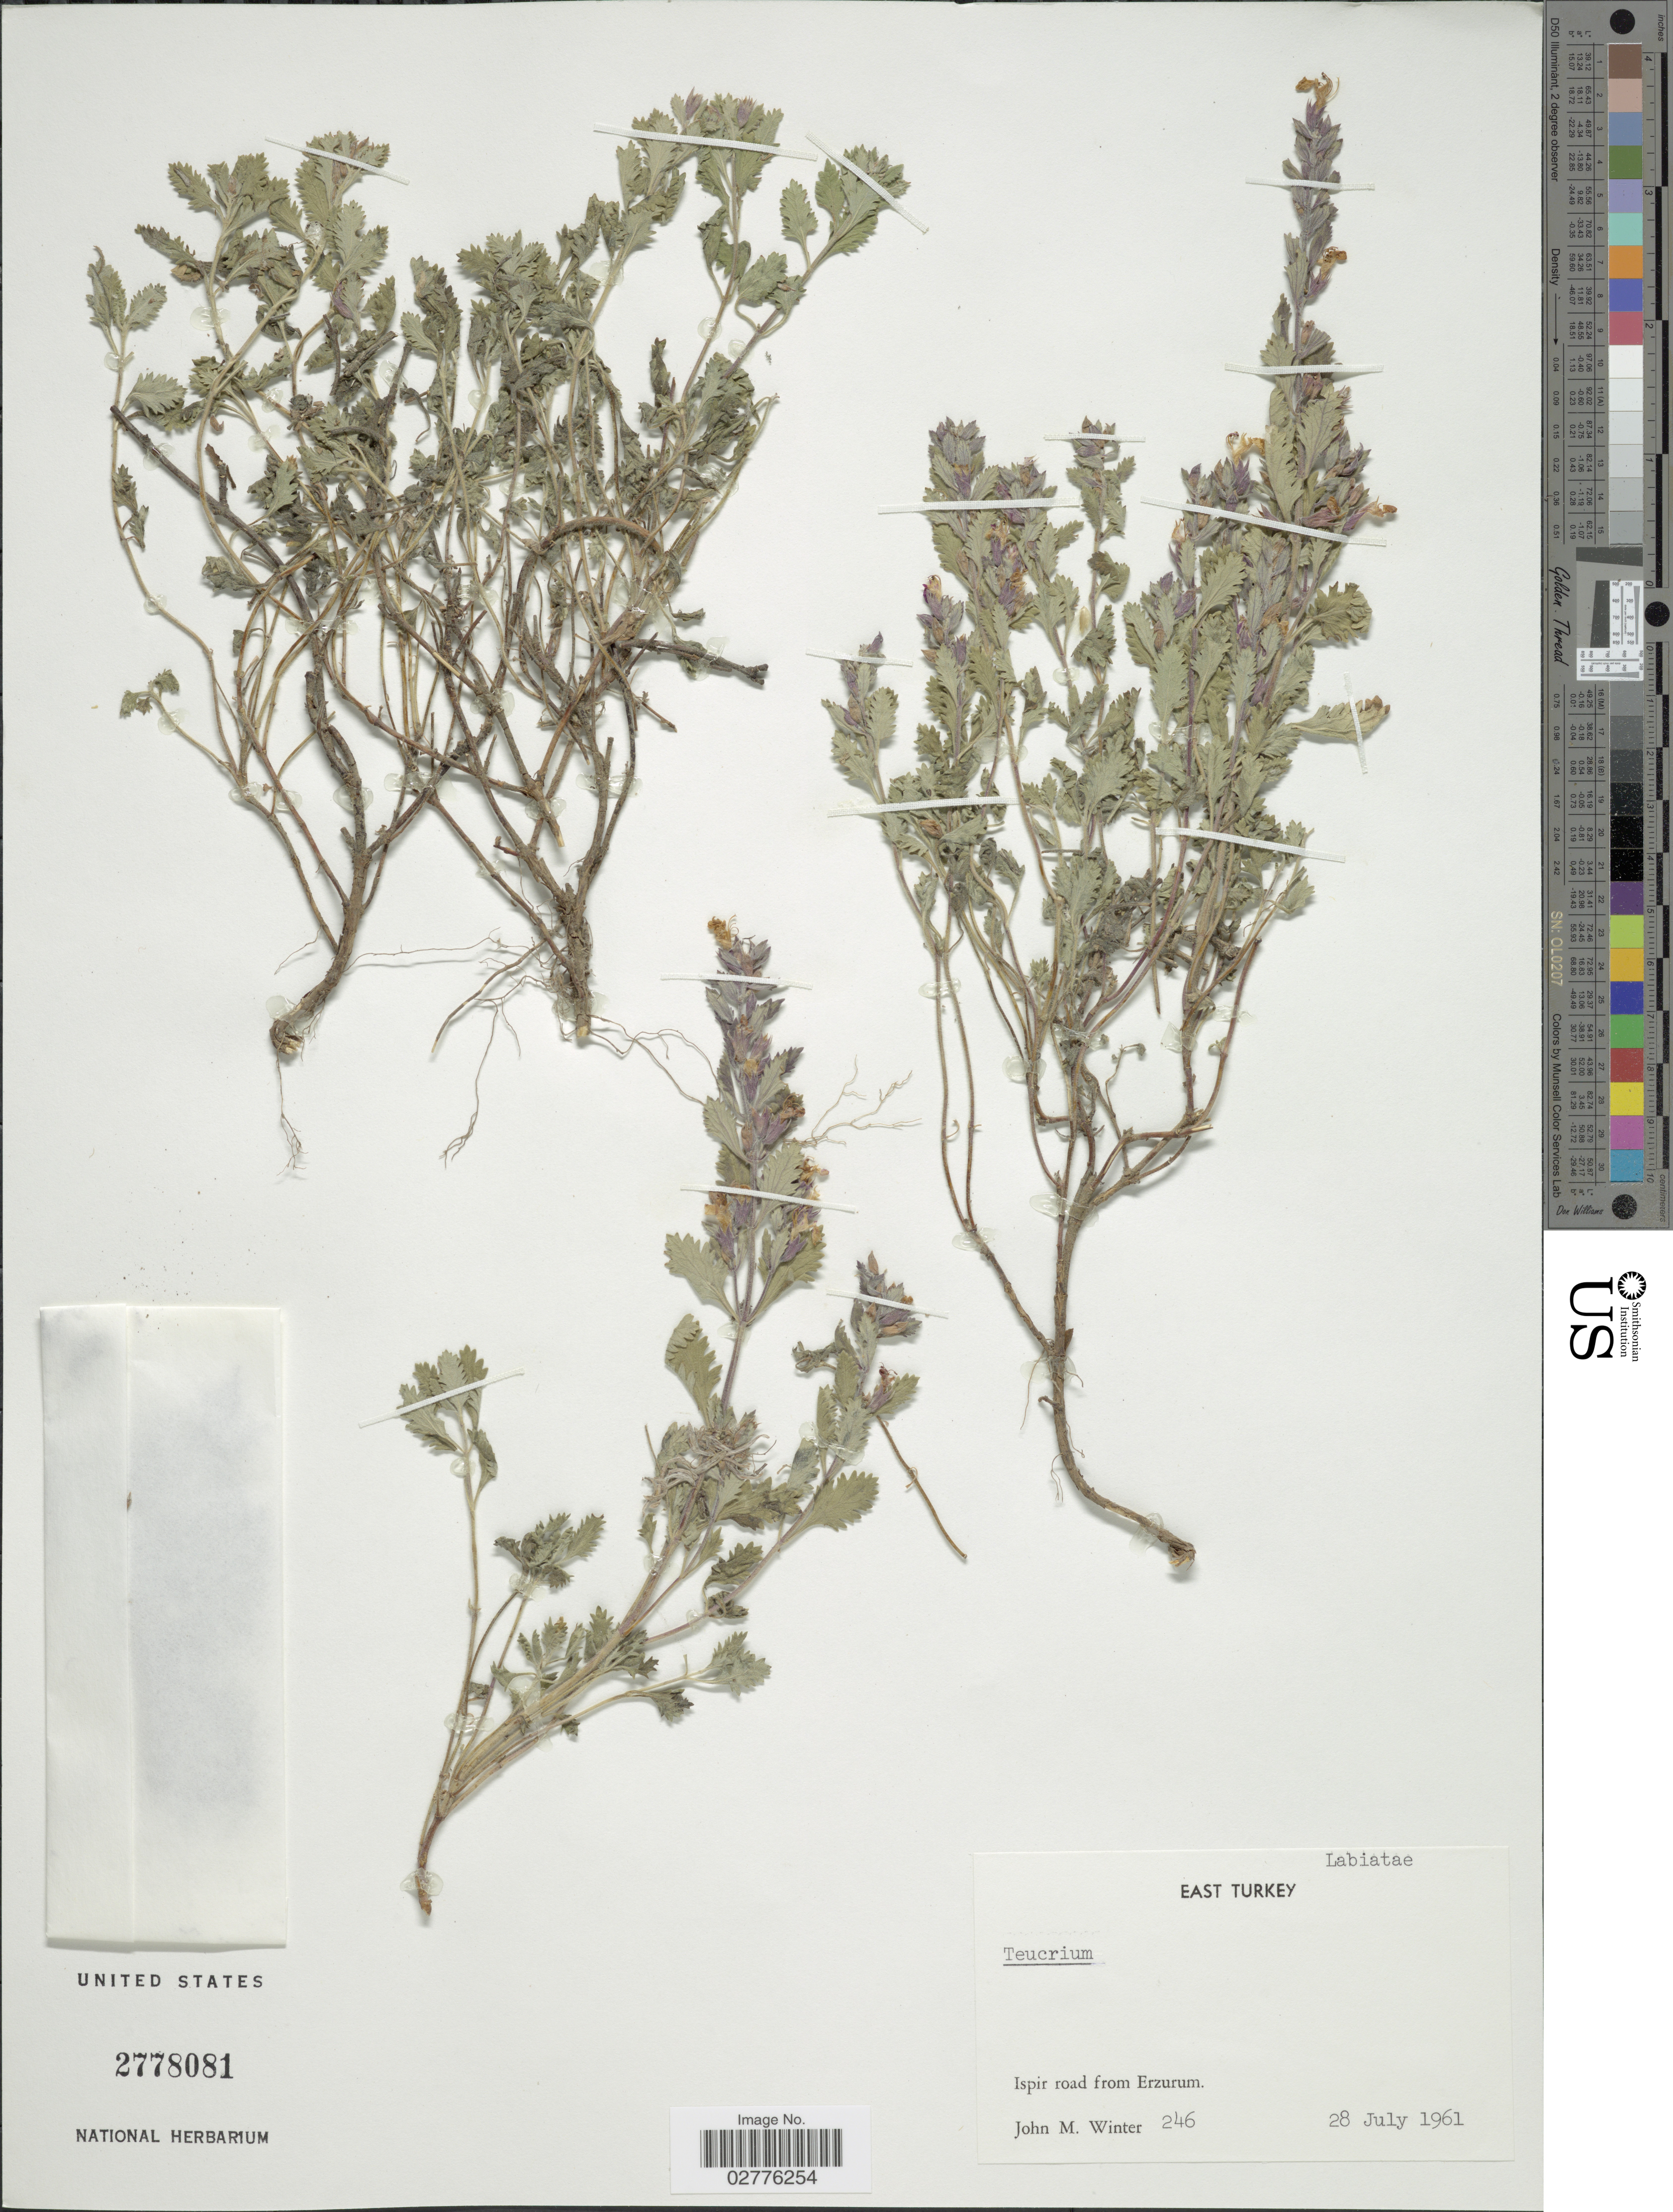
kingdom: Plantae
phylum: Tracheophyta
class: Magnoliopsida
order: Lamiales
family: Lamiaceae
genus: Teucrium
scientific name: Teucrium sp.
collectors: J. M. Winter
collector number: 246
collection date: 1961-07-28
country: Turkey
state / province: Erzurum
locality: East Turkey, Ispir road from Erzurum.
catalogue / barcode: US 2778081